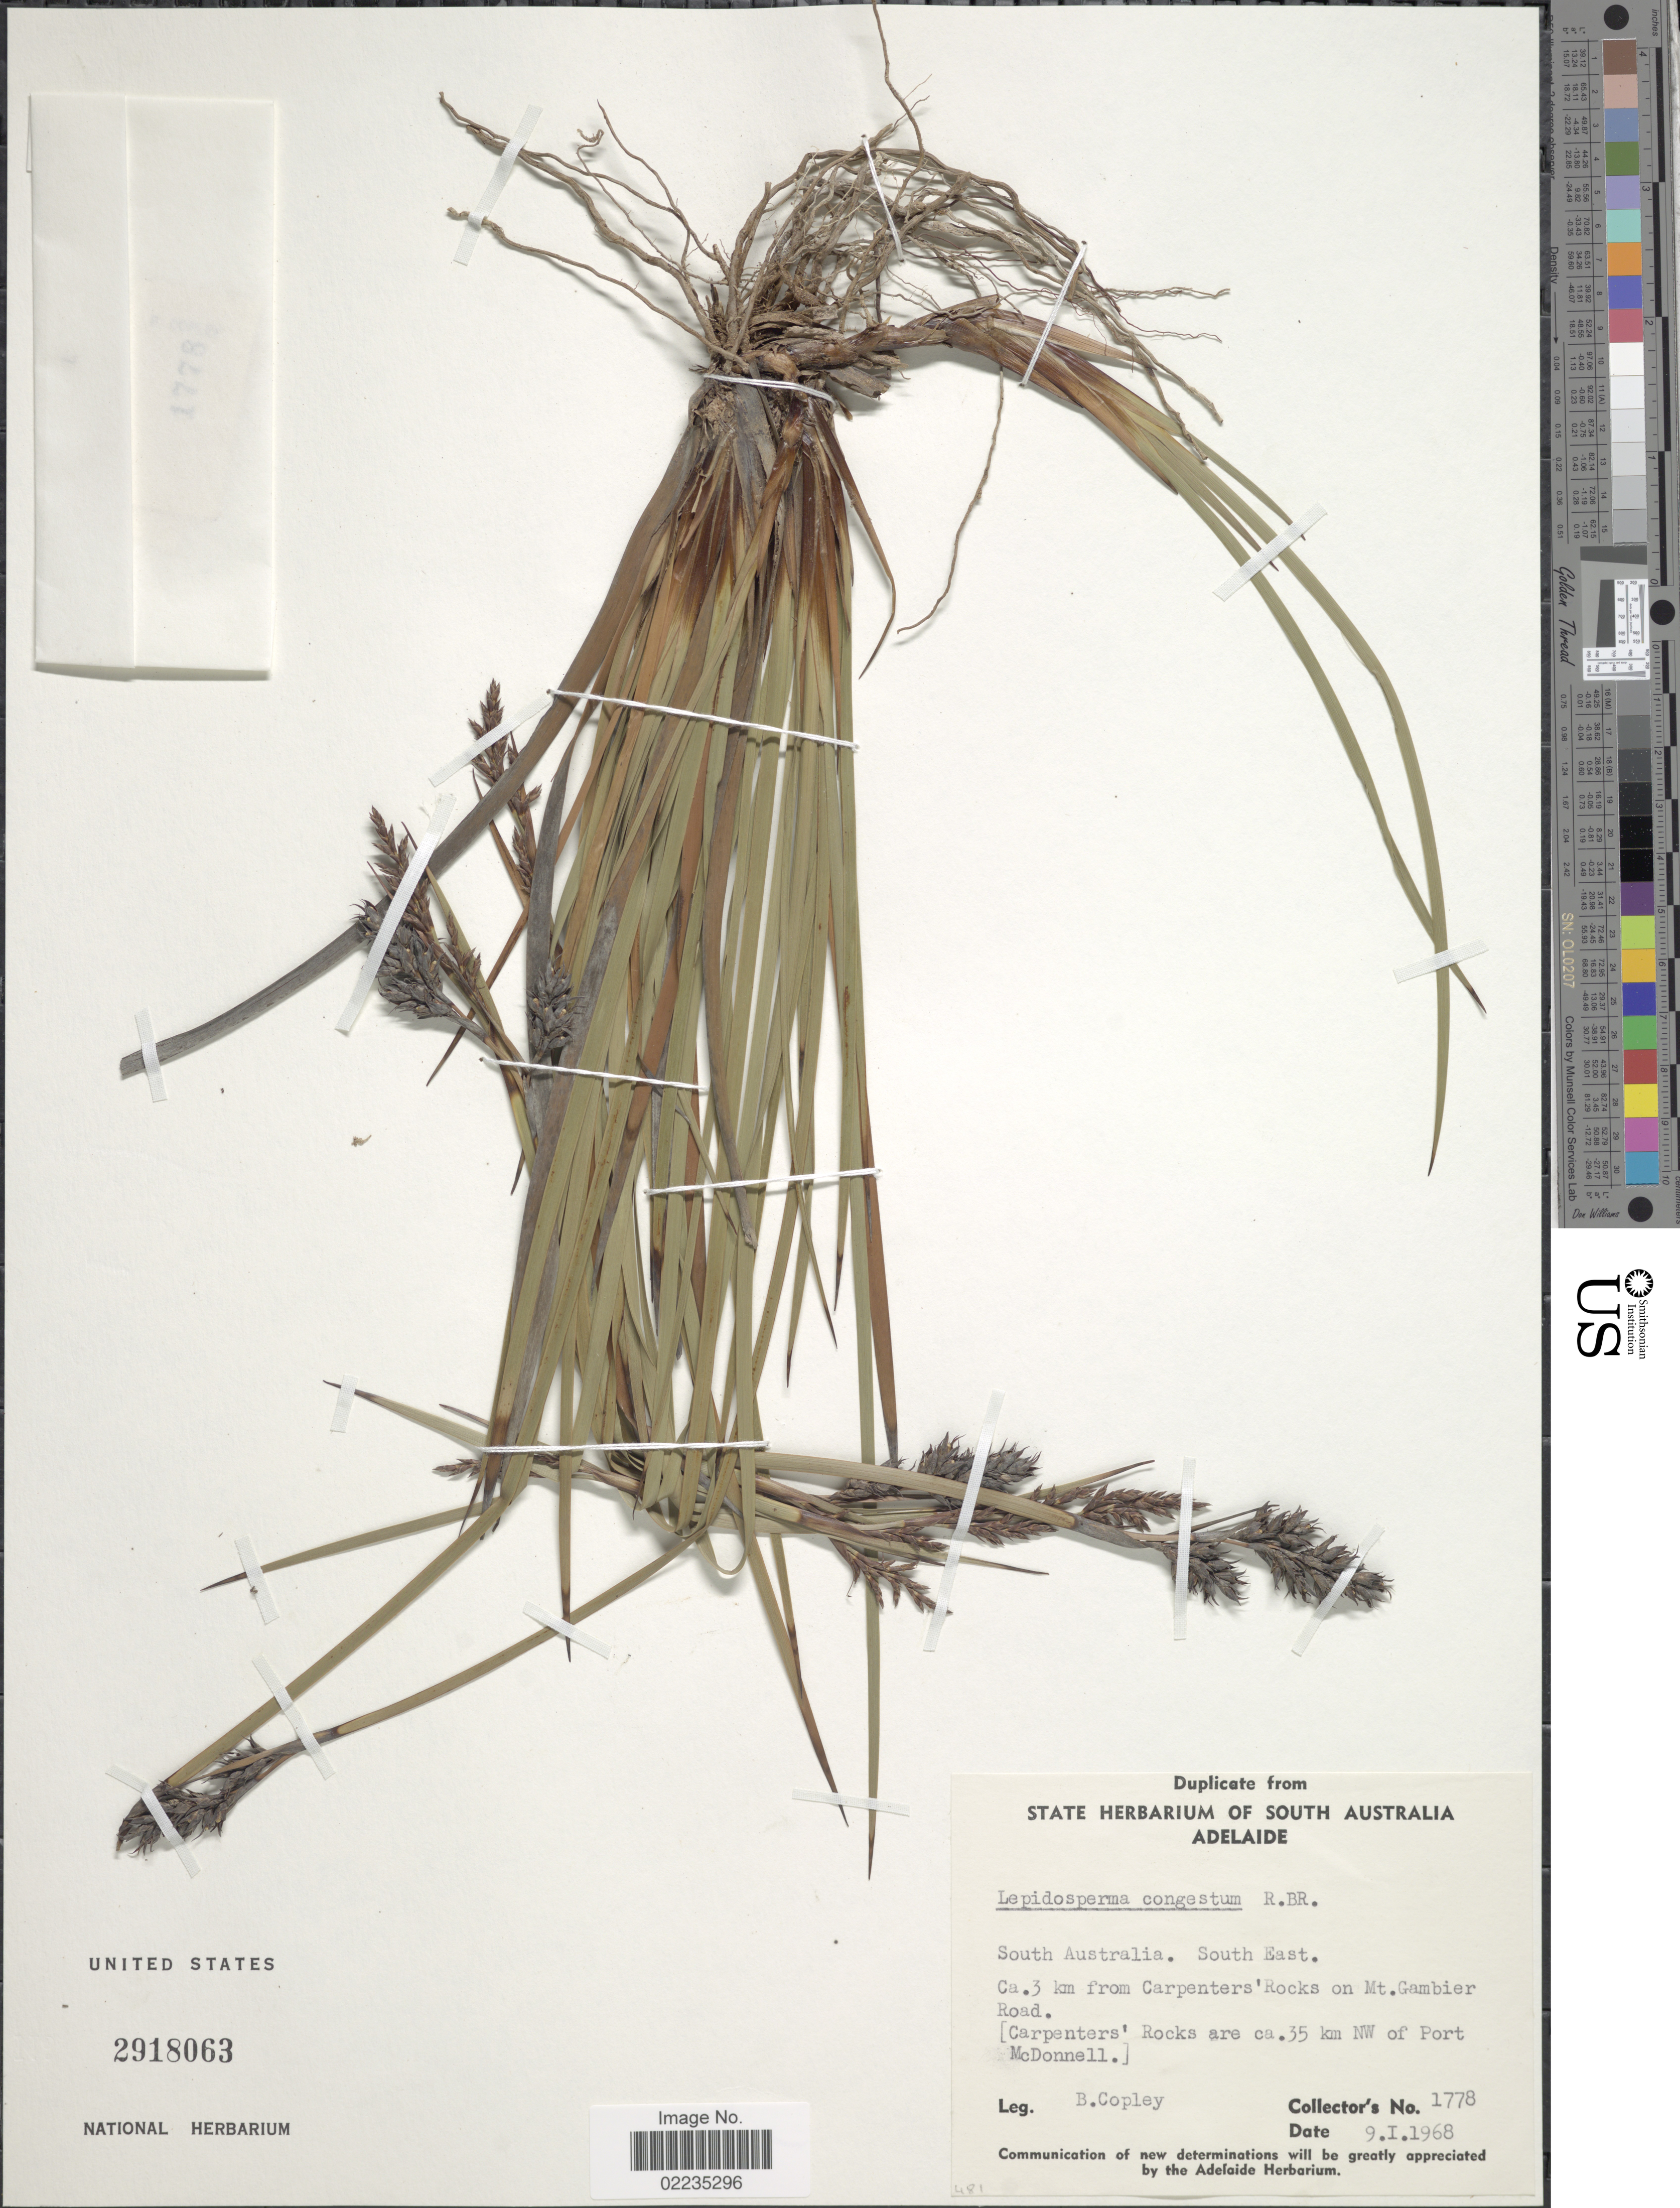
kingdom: Plantae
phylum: Tracheophyta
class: Liliopsida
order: Poales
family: Cyperaceae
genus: Lepidosperma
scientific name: Lepidosperma congestum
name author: R. Br.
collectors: B. Copley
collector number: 1778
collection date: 1968-01-09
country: Australia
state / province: South Australia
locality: South Australia, South East, 3 km from Carpenters 'Rocks on Mt. Gambier Road, Carpenters Rocks are 35 km NW of Port McDonnell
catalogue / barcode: US 2918063